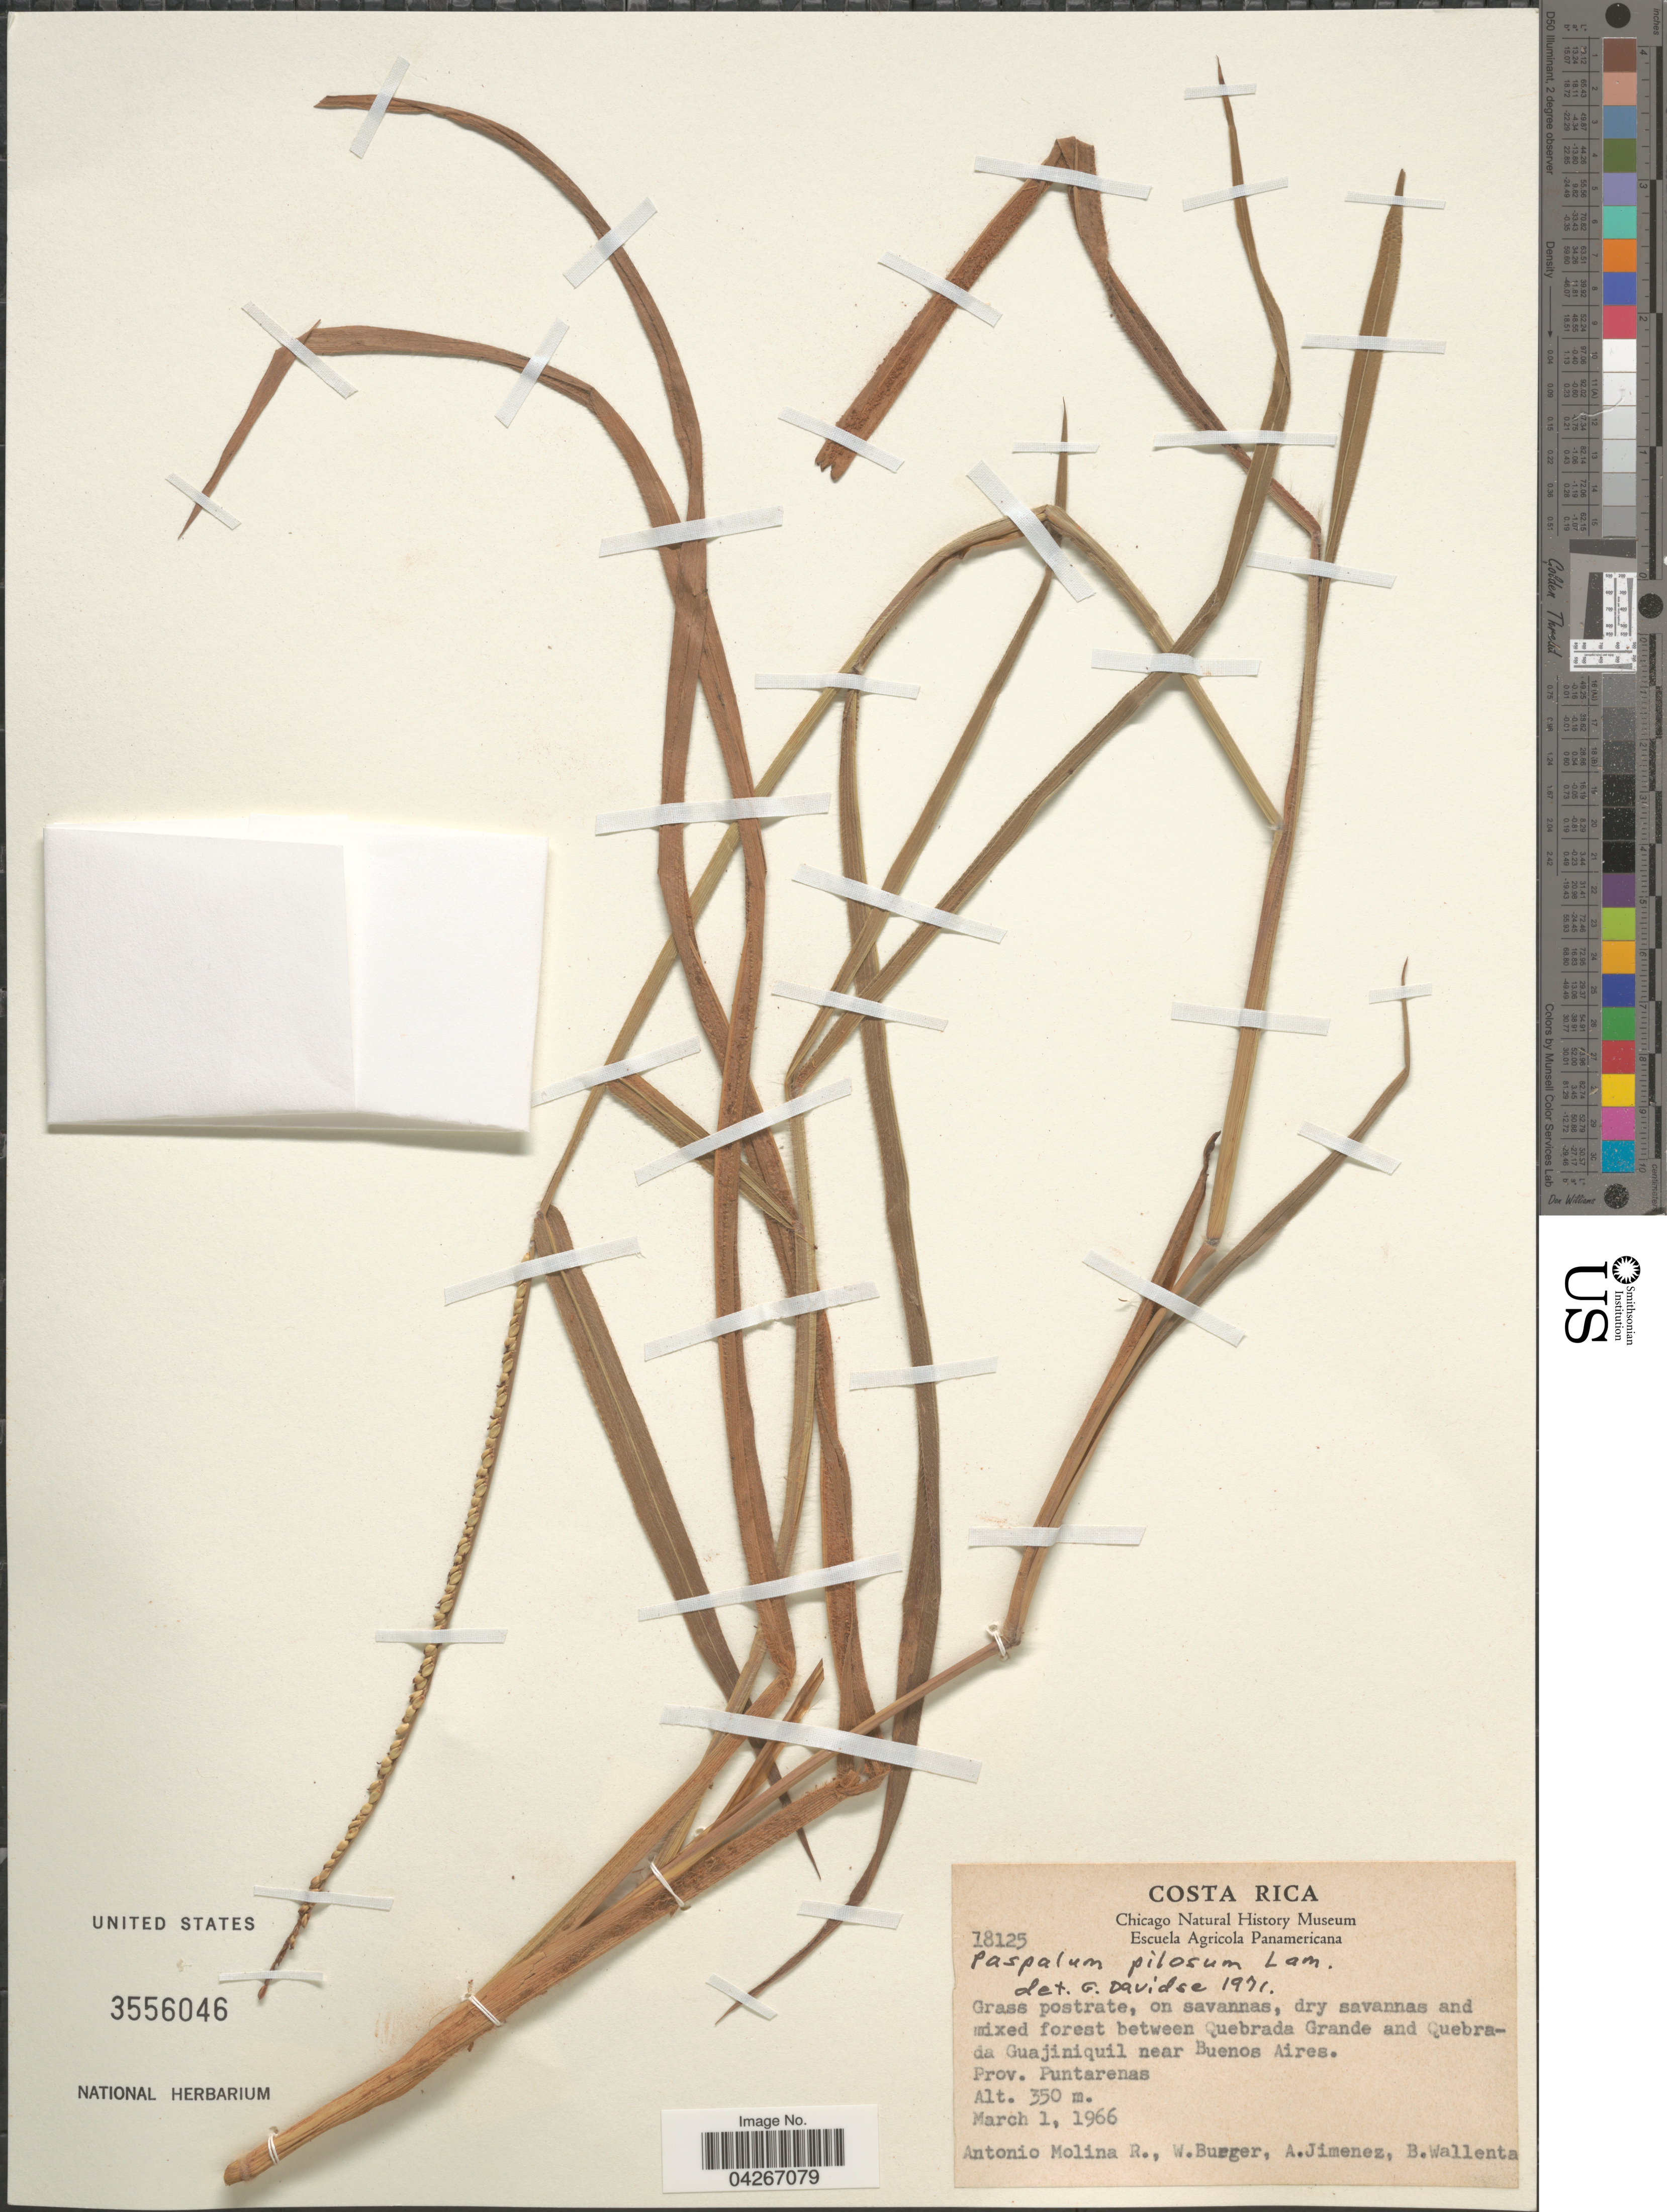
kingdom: Plantae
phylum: Tracheophyta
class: Liliopsida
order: Poales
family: Poaceae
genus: Paspalum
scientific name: Paspalum pilosum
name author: Lam.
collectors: A. Molina R., W. Burger, A. Jimenez & B. Wallenta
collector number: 18125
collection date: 1966-03-01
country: Costa Rica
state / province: Puntarenas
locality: Grass prostrate, on savannas, dry savannas and mixed forest between Quebrada Grande and Quebrada Guajiniquil near Buenos Aires.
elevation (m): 350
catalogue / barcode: US 3556046